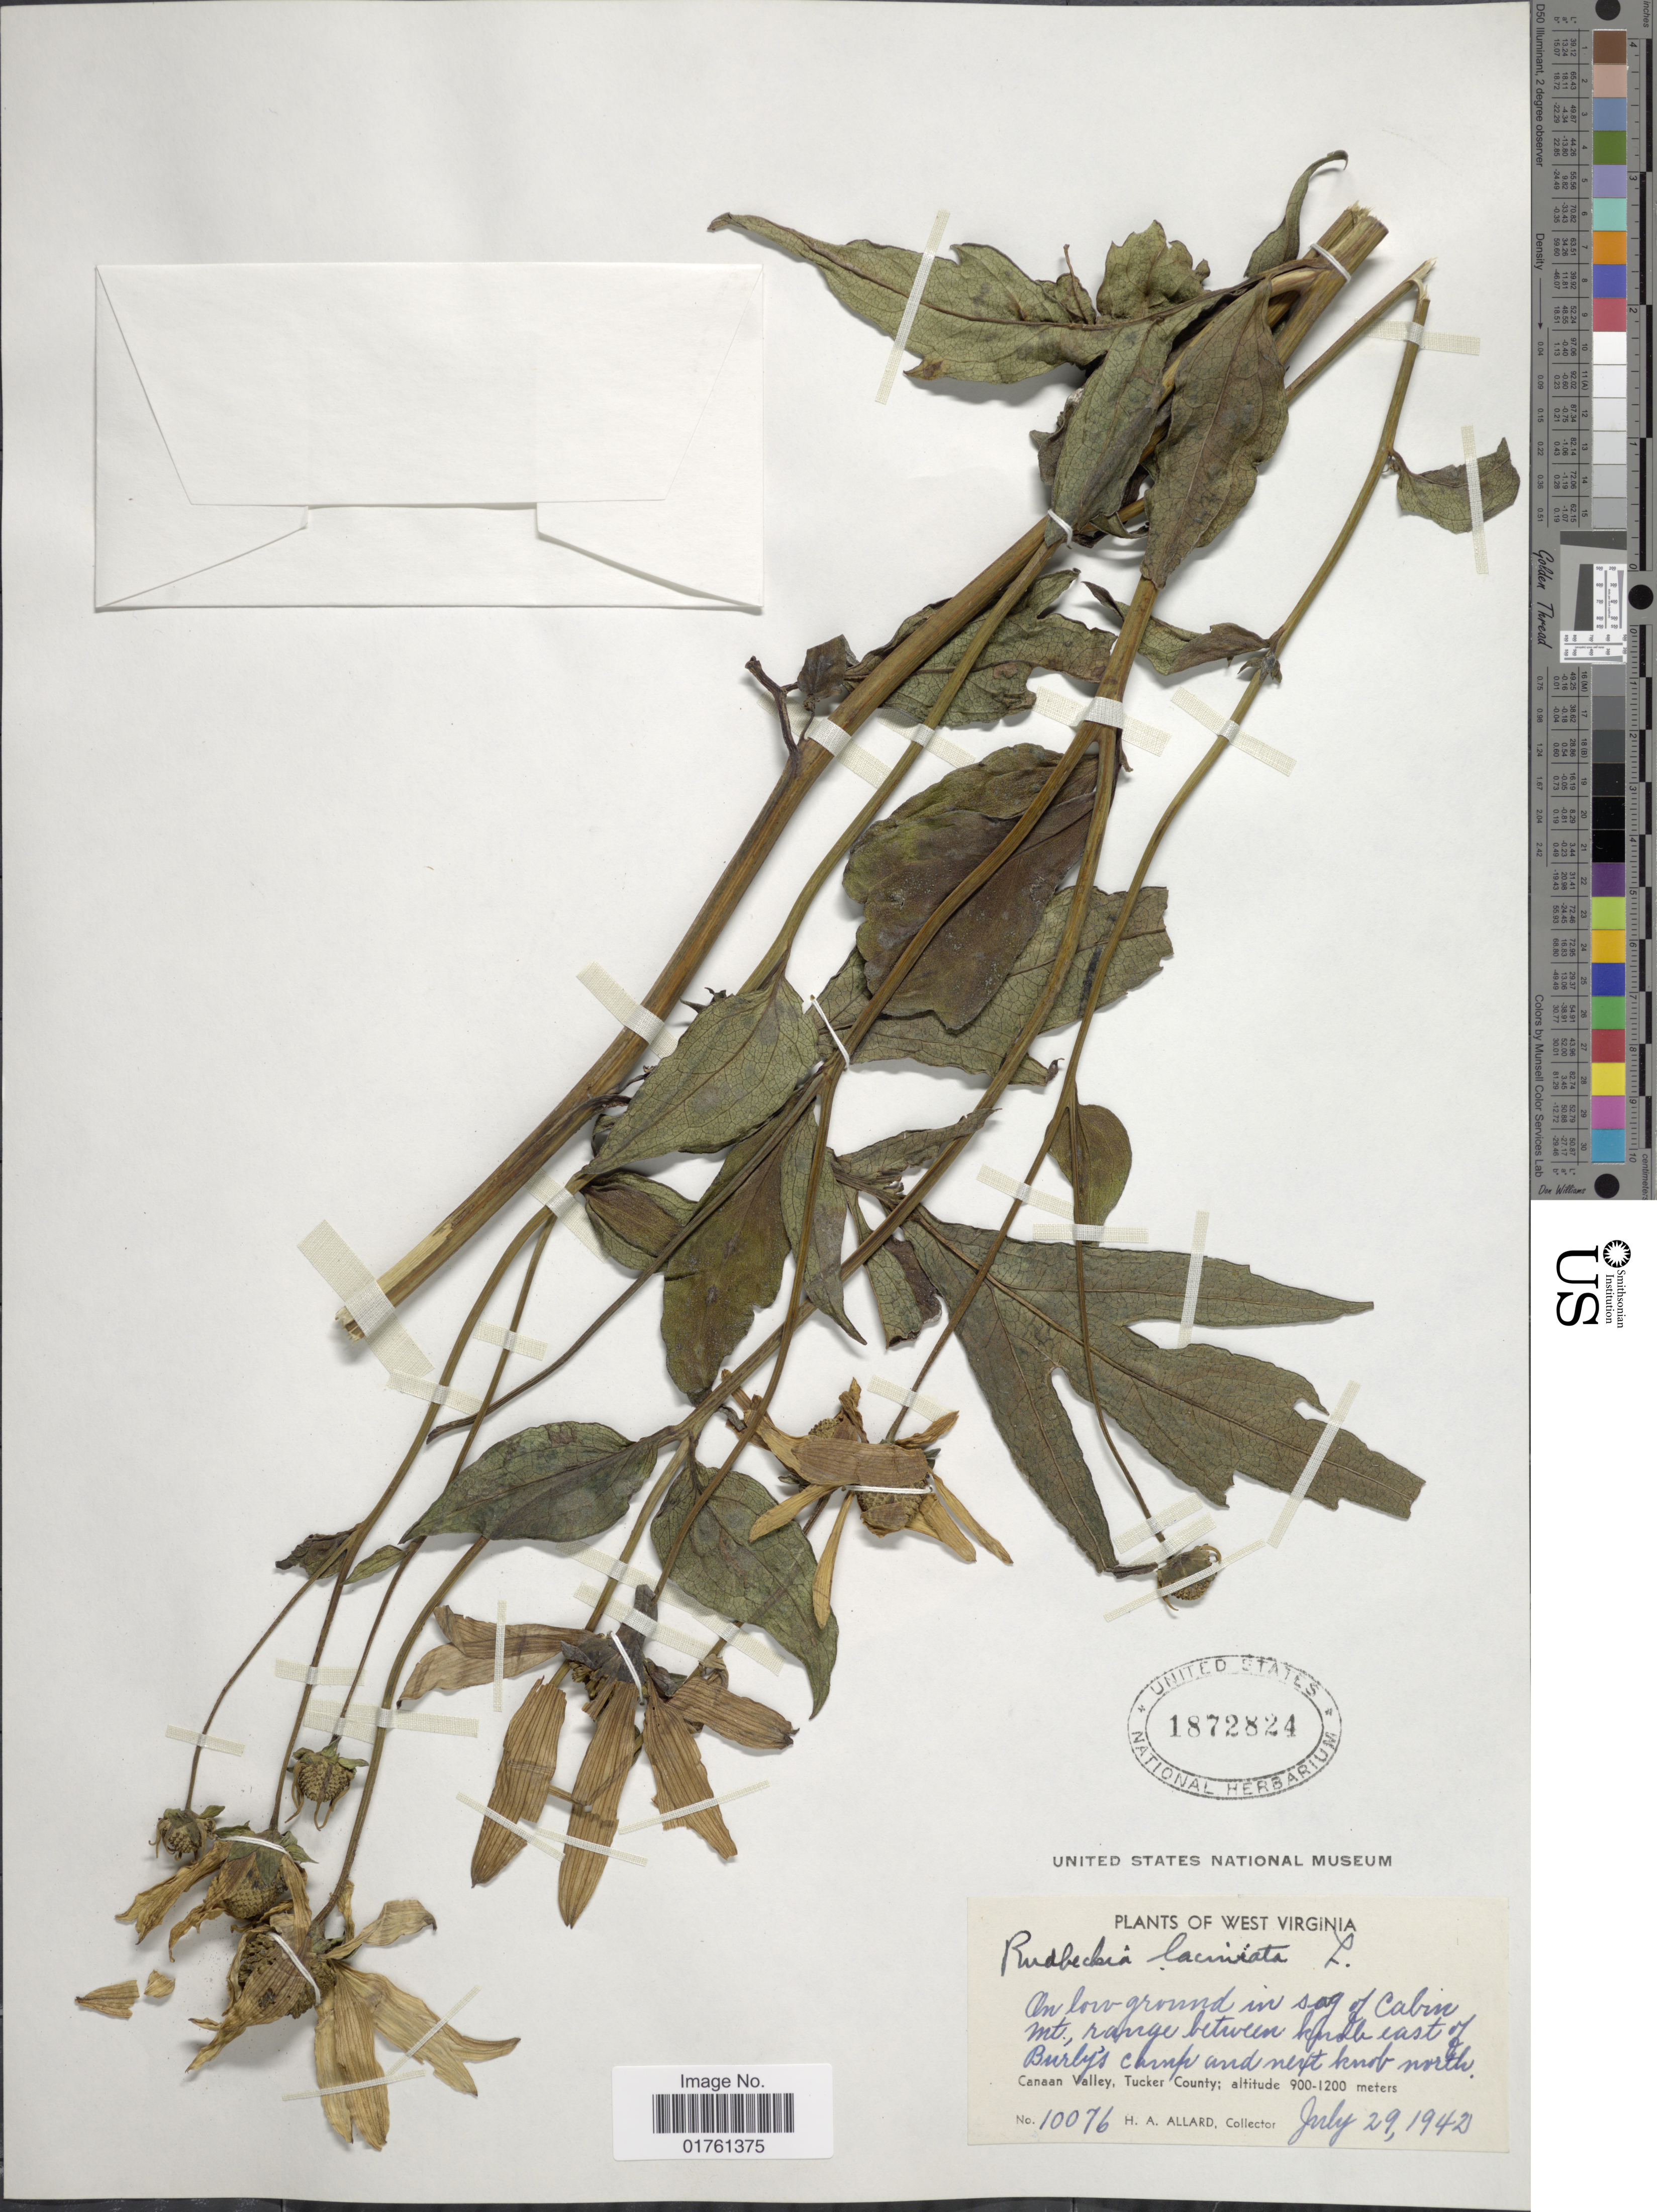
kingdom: Plantae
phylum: Tracheophyta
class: Magnoliopsida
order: Asterales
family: Asteraceae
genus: Rudbeckia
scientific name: Rudbeckia laciniata var. laciniata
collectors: H. A. Allard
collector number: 10076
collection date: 1942-07-29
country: United States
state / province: West Virginia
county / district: Tucker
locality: On low ground in sag of Cabin Mt., range between knob east of Burly's camp and next knob north Canaan Valley, Tucker County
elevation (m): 900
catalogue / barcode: US 1872824